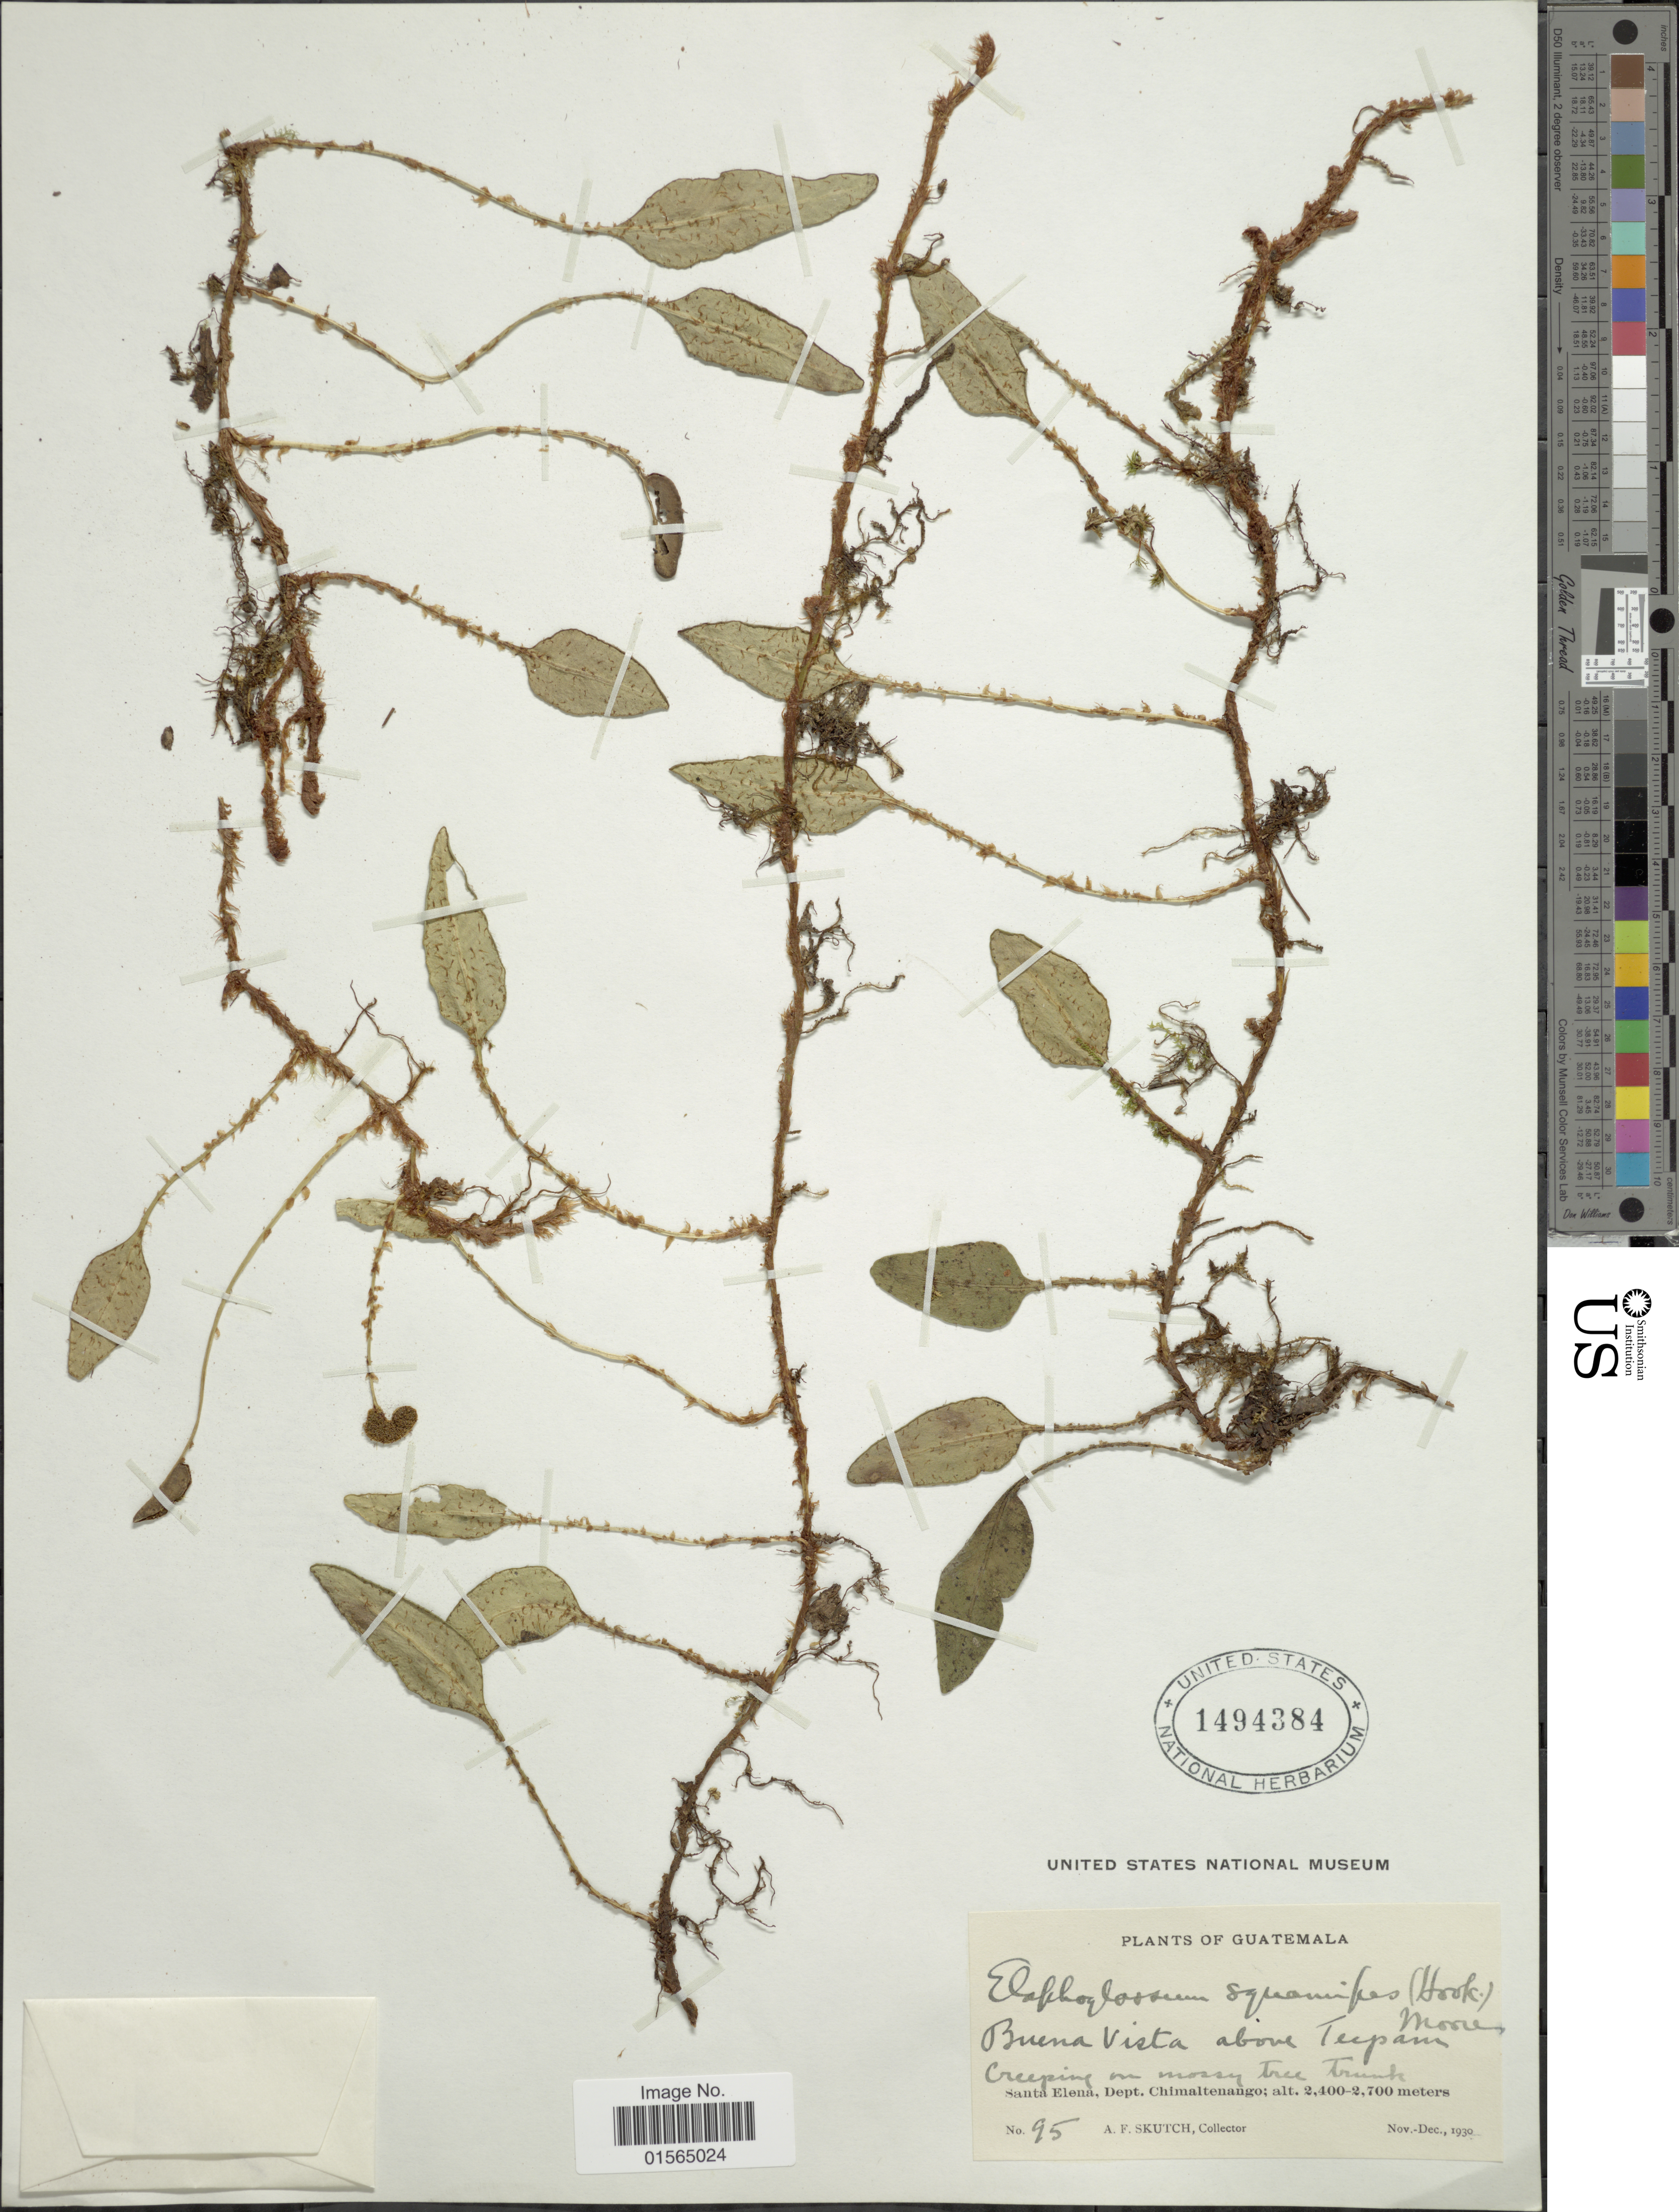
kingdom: Plantae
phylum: Tracheophyta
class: Polypodiopsida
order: Polypodiales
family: Dryopteridaceae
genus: Elaphoglossum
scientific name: Elaphoglossum squamipes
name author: (Hook.) T. Moore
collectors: A. F. Skutch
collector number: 95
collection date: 1930-11/1930-12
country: Guatemala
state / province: Chimaltenango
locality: Buena Vista above Tecpan, creeping in mossy tree trunk, Santa Elena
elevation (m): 2400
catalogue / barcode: US 1494384